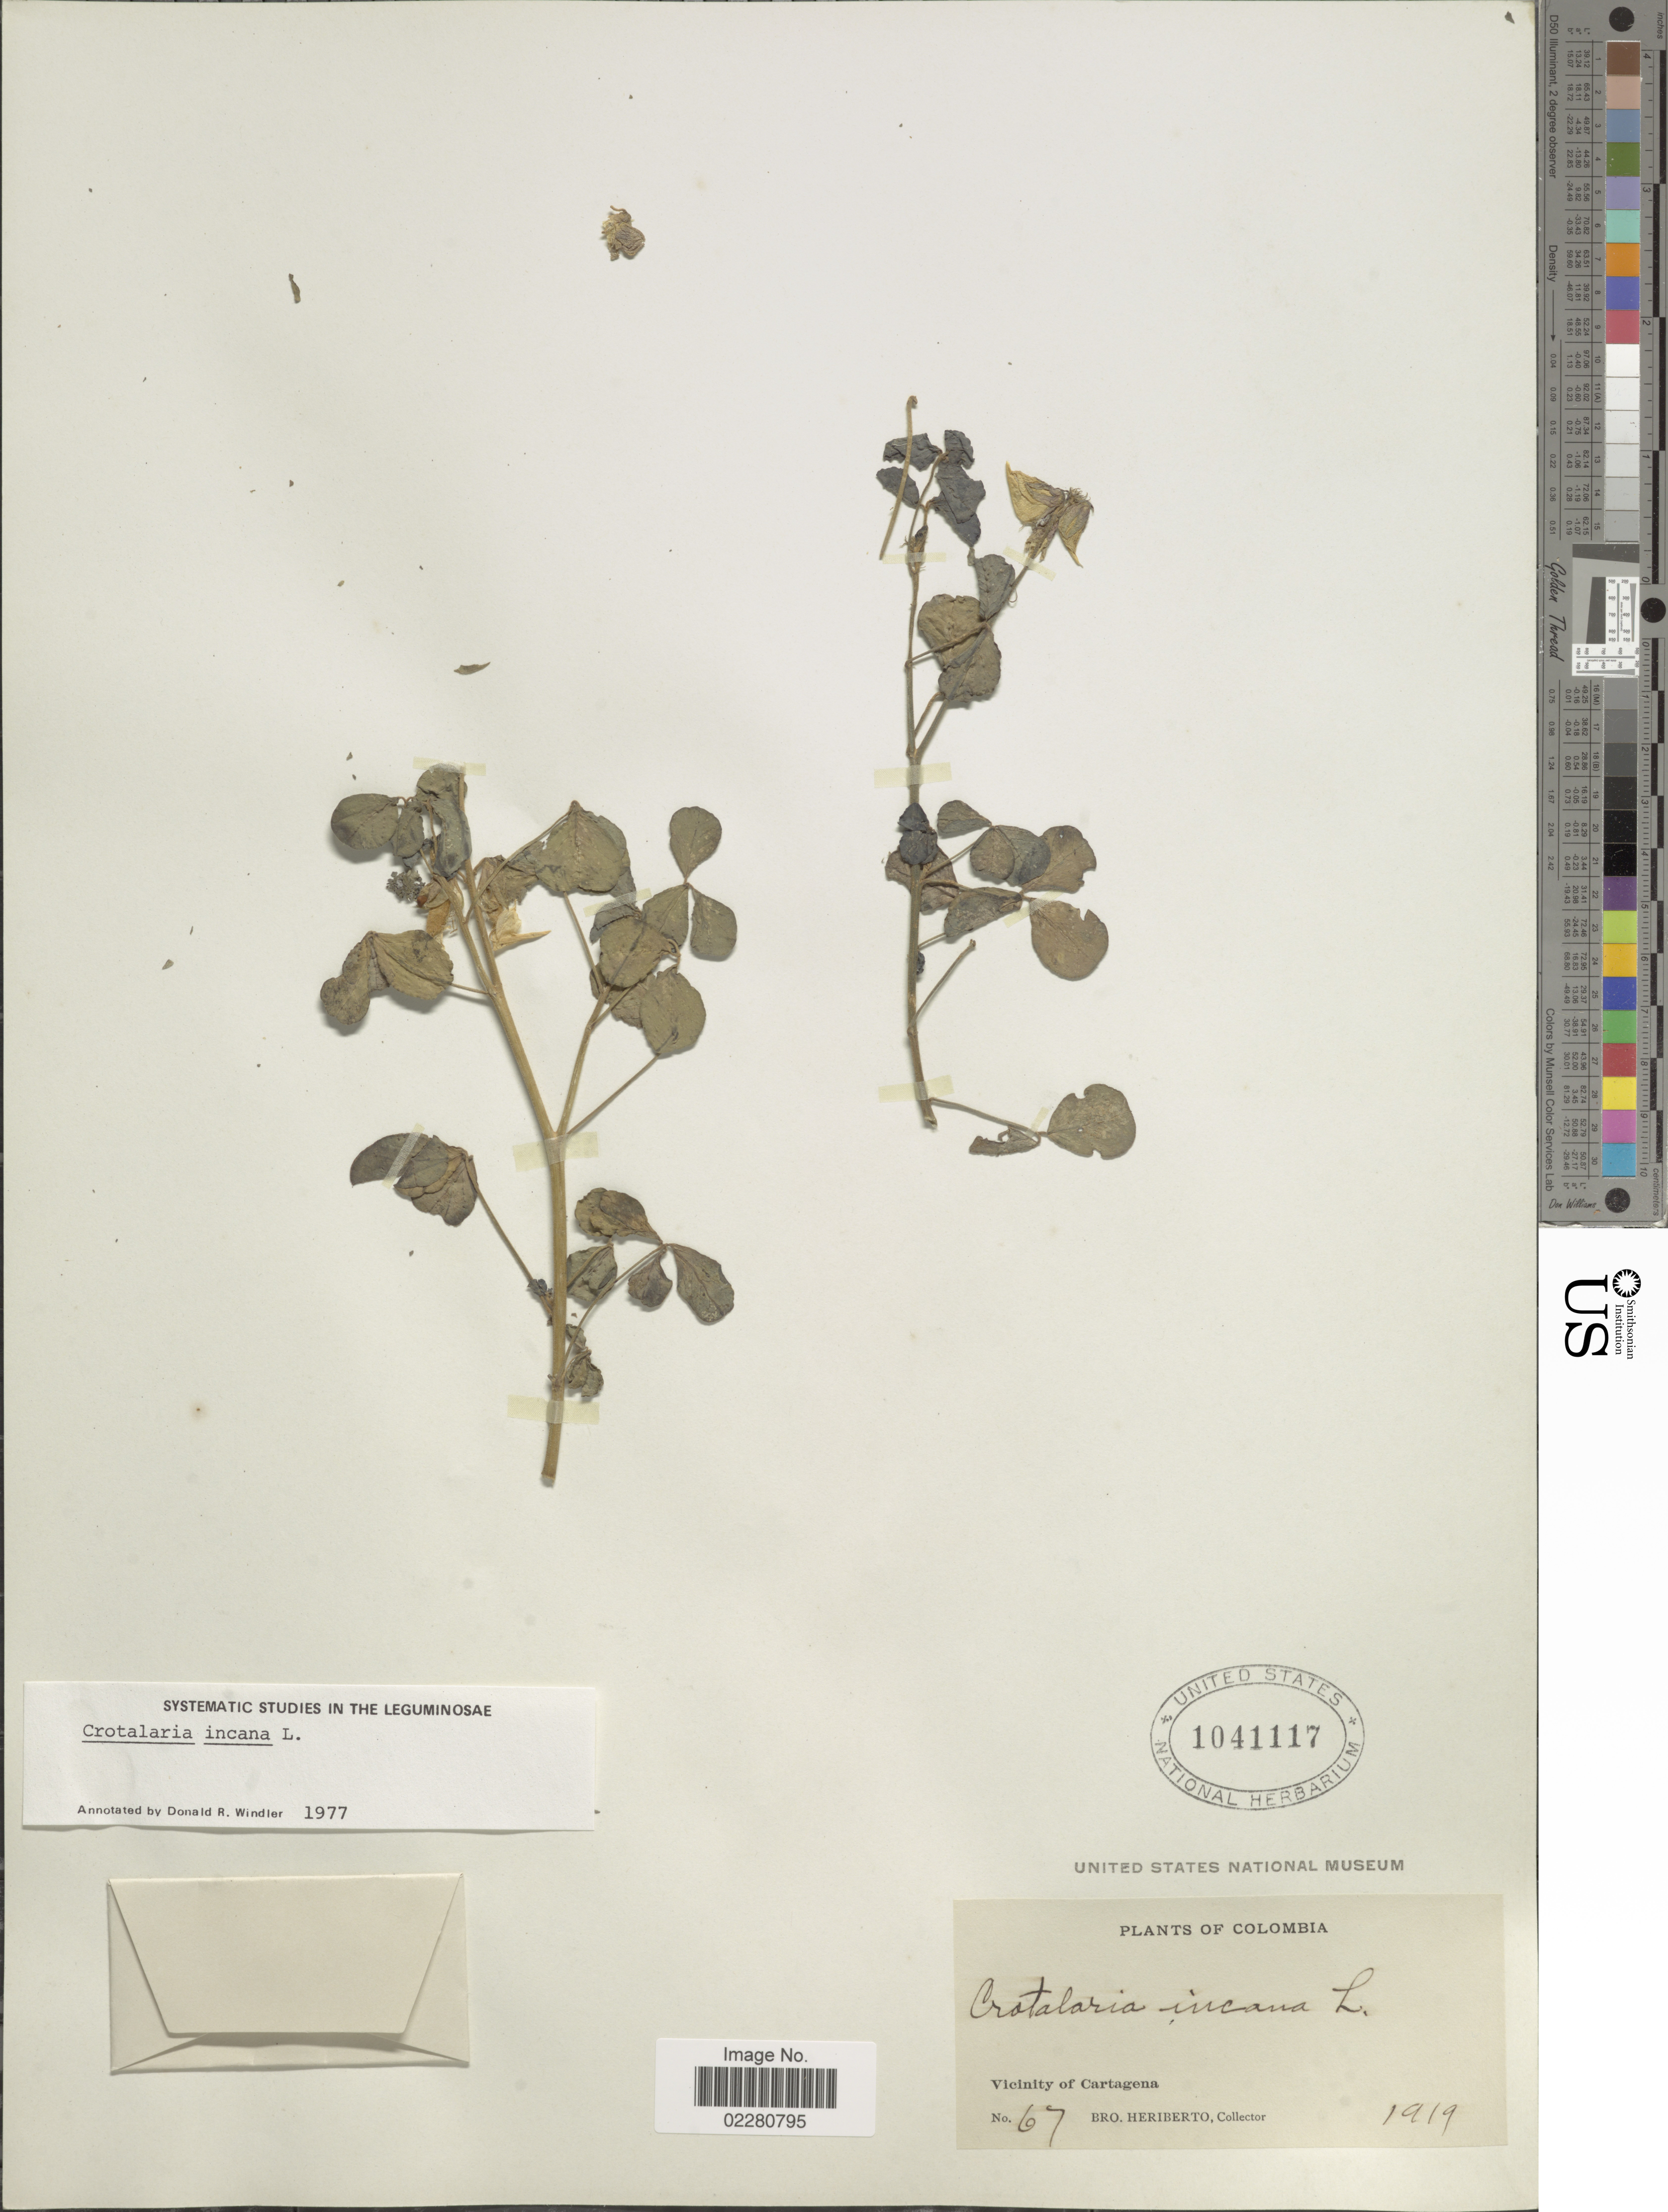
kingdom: Plantae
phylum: Tracheophyta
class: Magnoliopsida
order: Fabales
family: Fabaceae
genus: Crotalaria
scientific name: Crotalaria incana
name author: L.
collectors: B. Heriberto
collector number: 67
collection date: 1919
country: Colombia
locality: Vicinity of Cartagena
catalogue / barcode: US 1041117